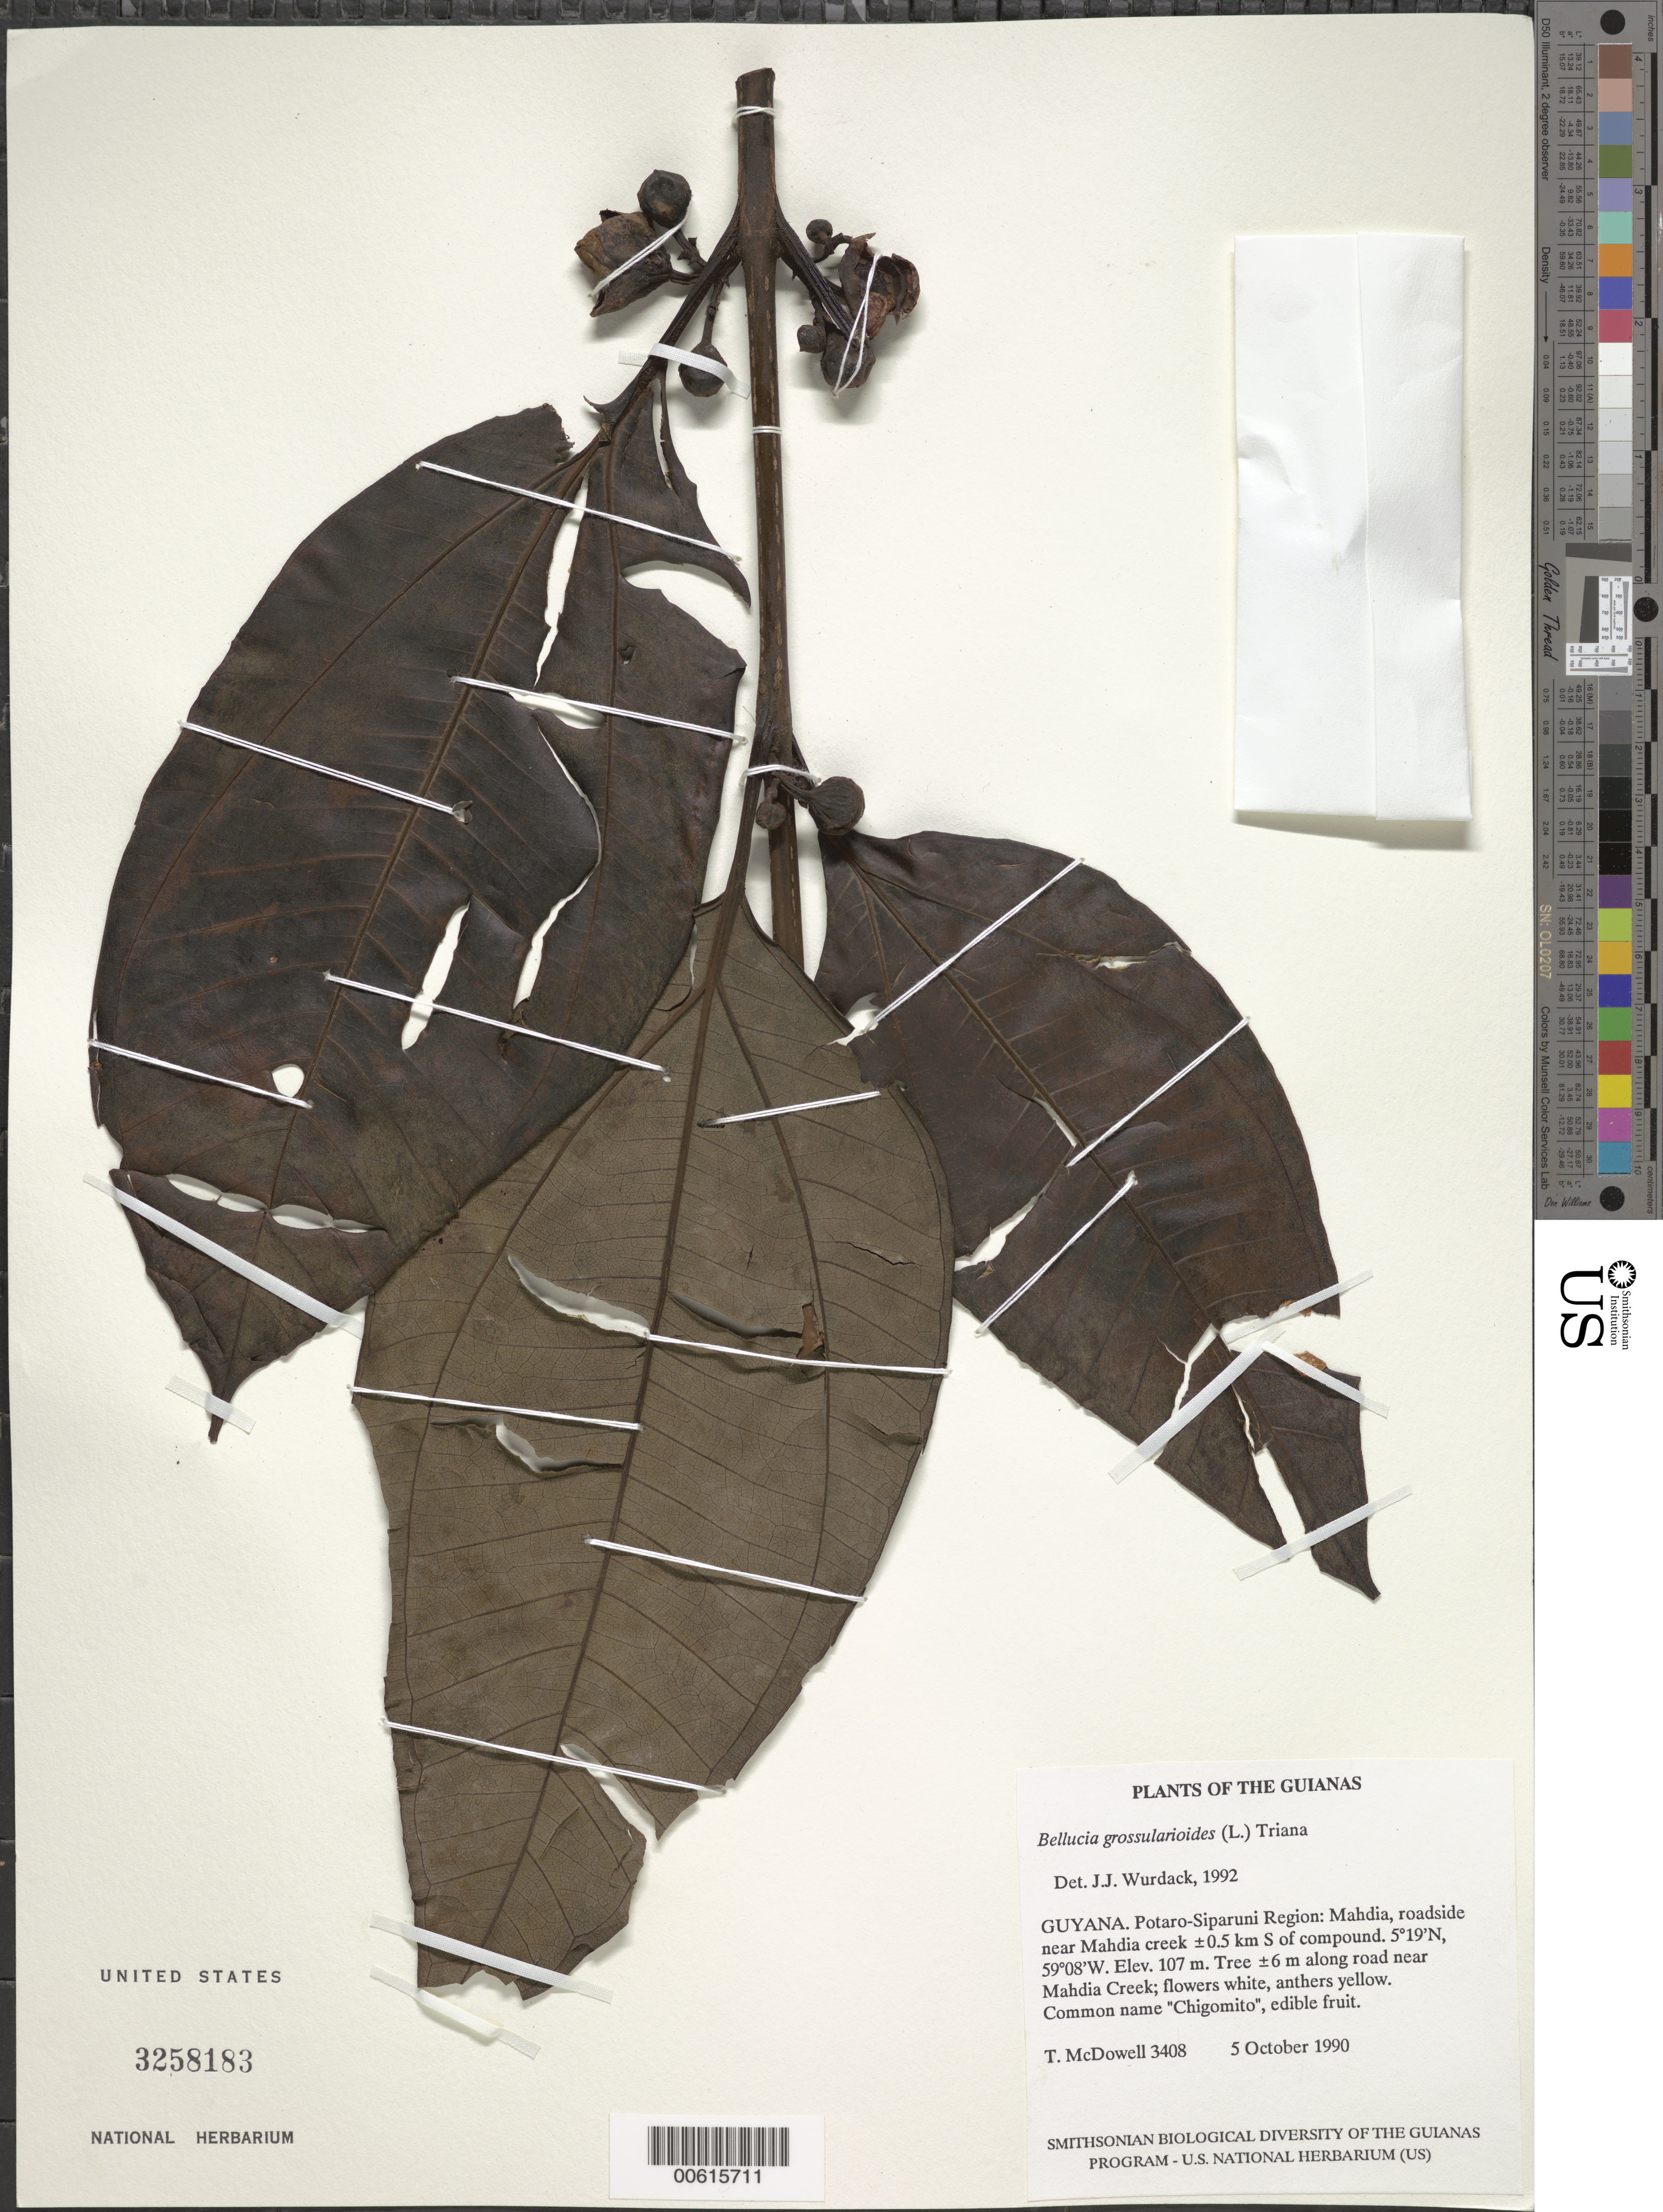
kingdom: Plantae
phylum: Tracheophyta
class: Magnoliopsida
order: Myrtales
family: Melastomataceae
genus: Bellucia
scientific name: Bellucia grossularioides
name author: (L.) Triana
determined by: Wurdack, John J., (US), US (UNITED STATES)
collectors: T. McDowell & D. Gopaul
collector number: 3408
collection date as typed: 5 October 1990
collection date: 1990-10-05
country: Guyana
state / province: Potaro-Siparuni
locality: Mahdia, near Mahdia creek ±0.5 km S of compound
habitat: Along road near Mahdia creek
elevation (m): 107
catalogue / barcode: US 3258183